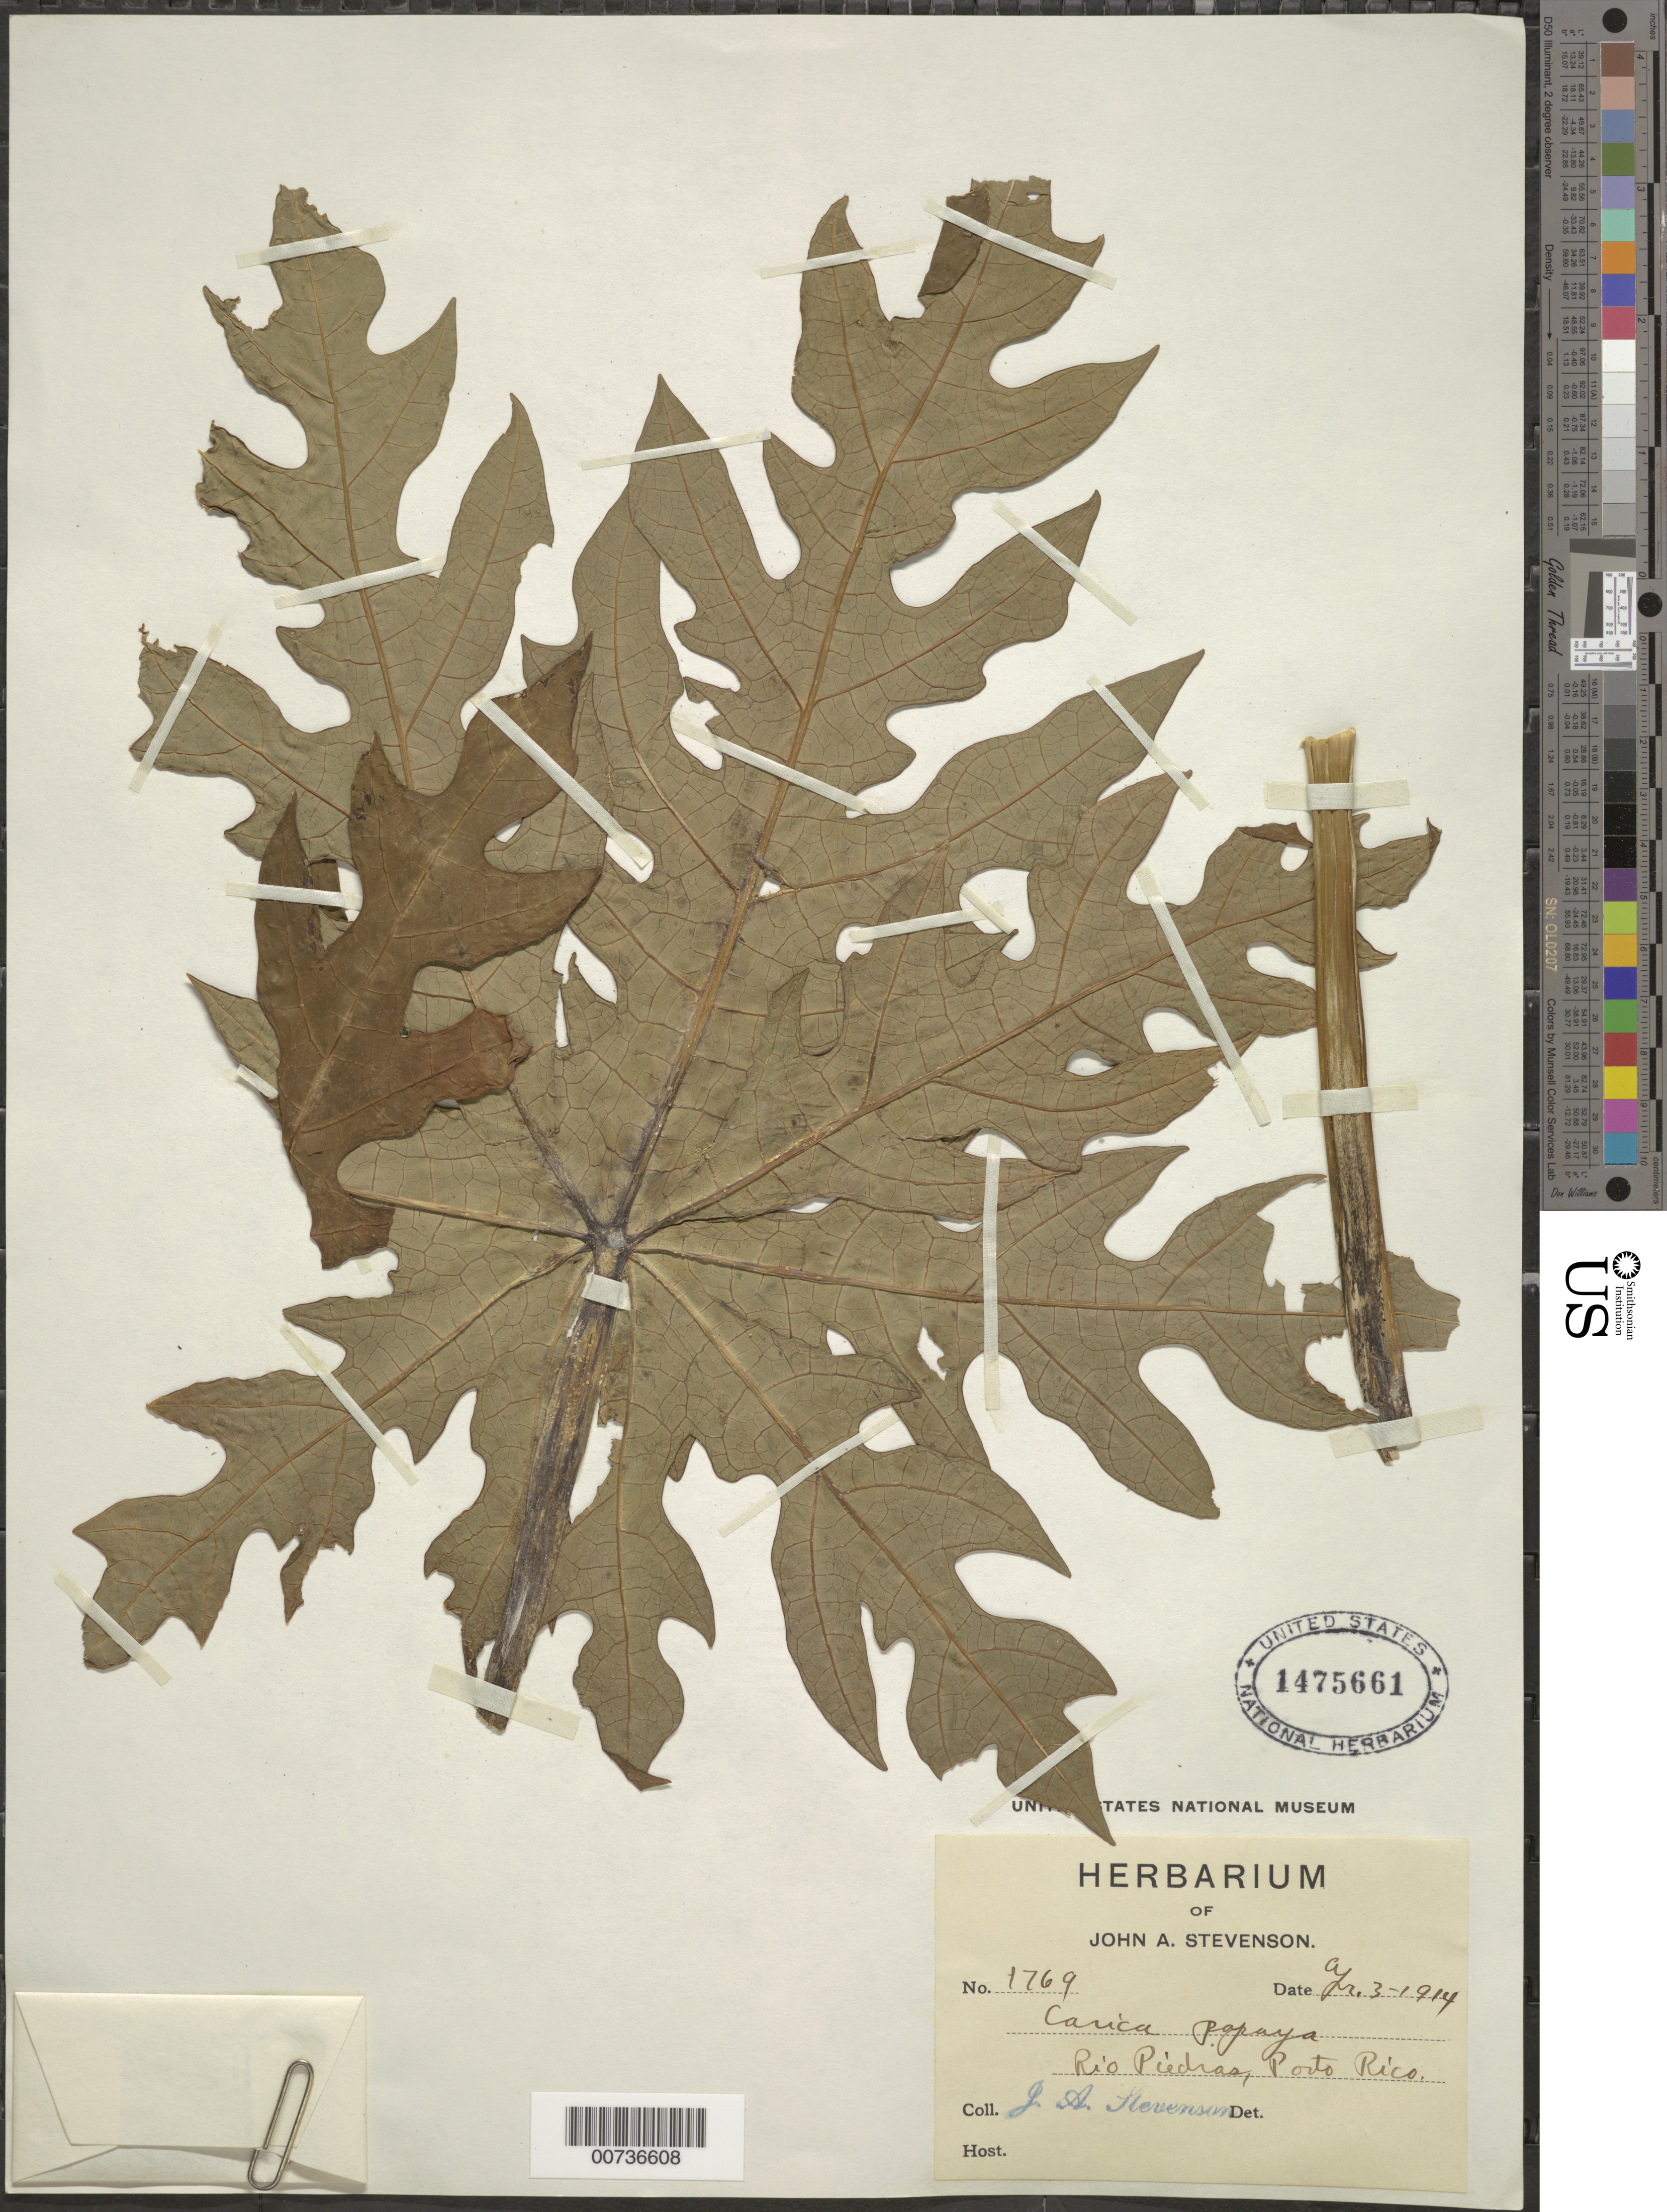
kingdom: Plantae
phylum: Tracheophyta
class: Magnoliopsida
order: Brassicales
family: Caricaceae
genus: Carica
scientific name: Carica papaya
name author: L.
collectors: J. Stevenson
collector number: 1769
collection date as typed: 03 Apr 1914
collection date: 1914-04-03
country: Puerto Rico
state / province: San Juan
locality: Rio Piedras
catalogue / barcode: US 1475661